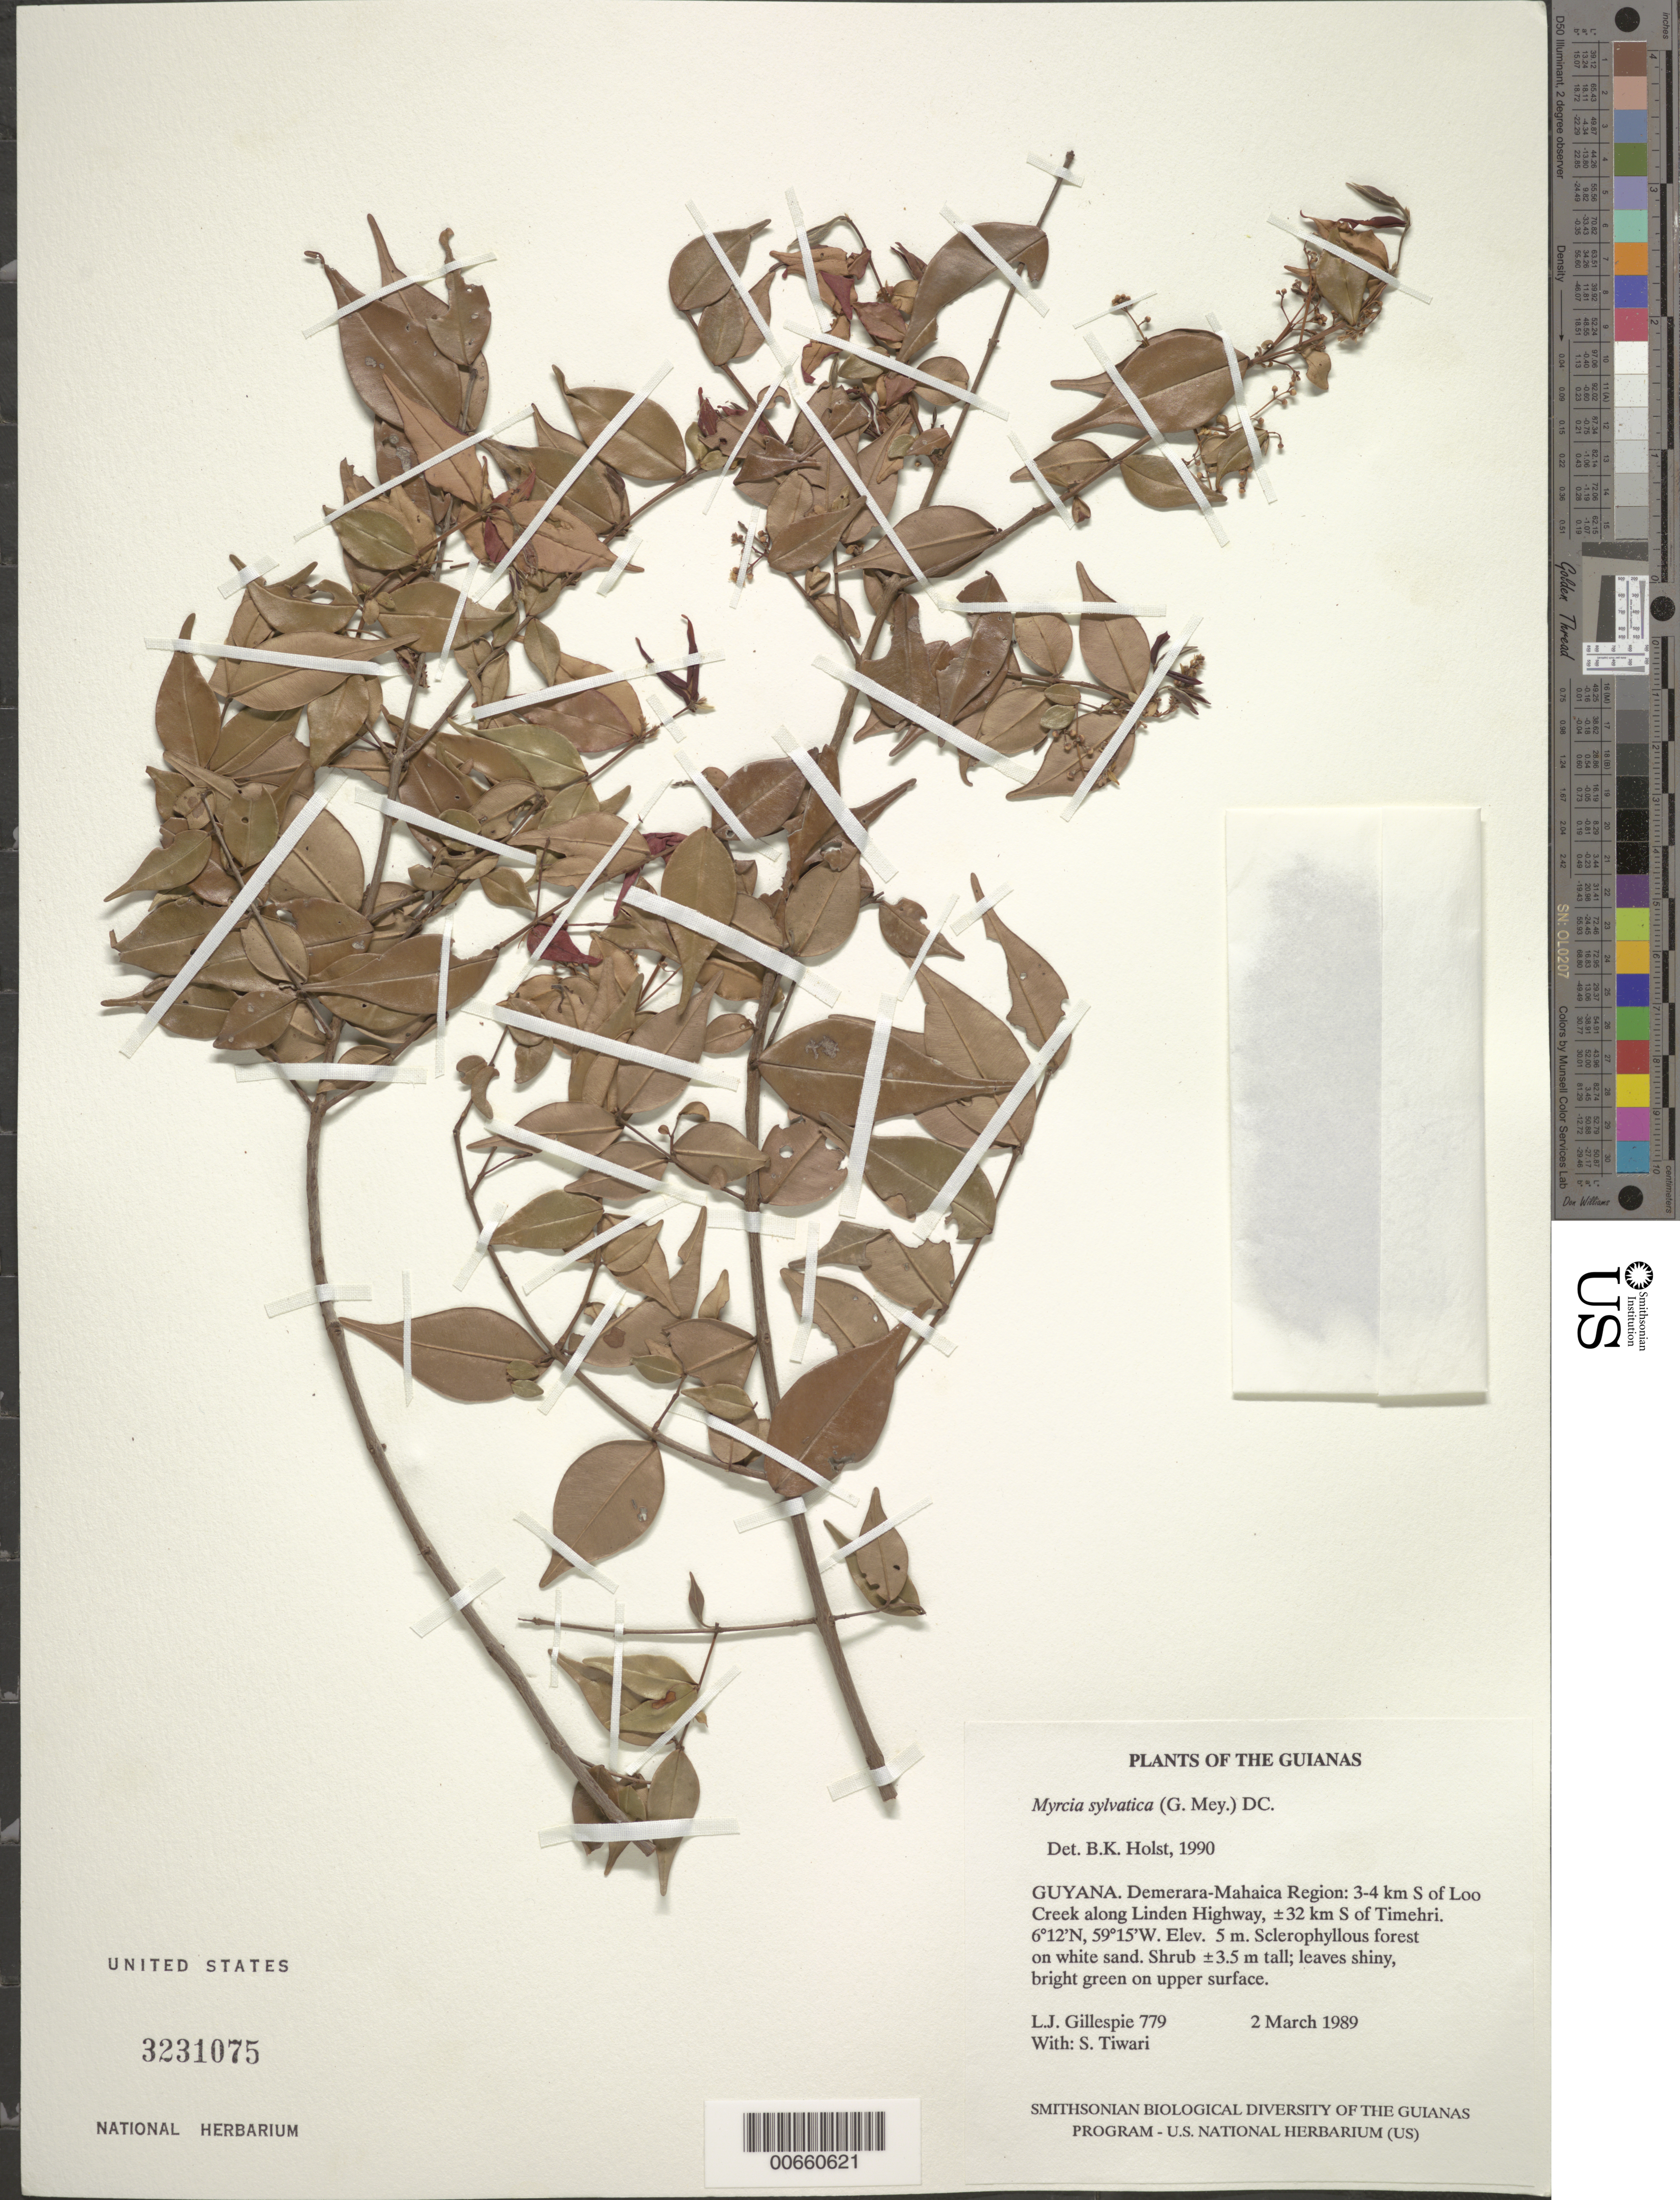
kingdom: Plantae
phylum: Tracheophyta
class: Magnoliopsida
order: Myrtales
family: Myrtaceae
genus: Myrcia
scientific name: Myrcia sylvatica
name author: (G. Mey.) DC.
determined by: Holst, Bruce K.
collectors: L. J. Gillespie & S. Tiwari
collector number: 779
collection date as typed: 2 March 1989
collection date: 1989-03-02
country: Guyana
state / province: Demerara-Mahaica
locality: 3-4 km S of Loo Creek along Linden Highway, ±32 km S of Timehri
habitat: Sclerophyllous forest on white sand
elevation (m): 5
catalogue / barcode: US 3231075